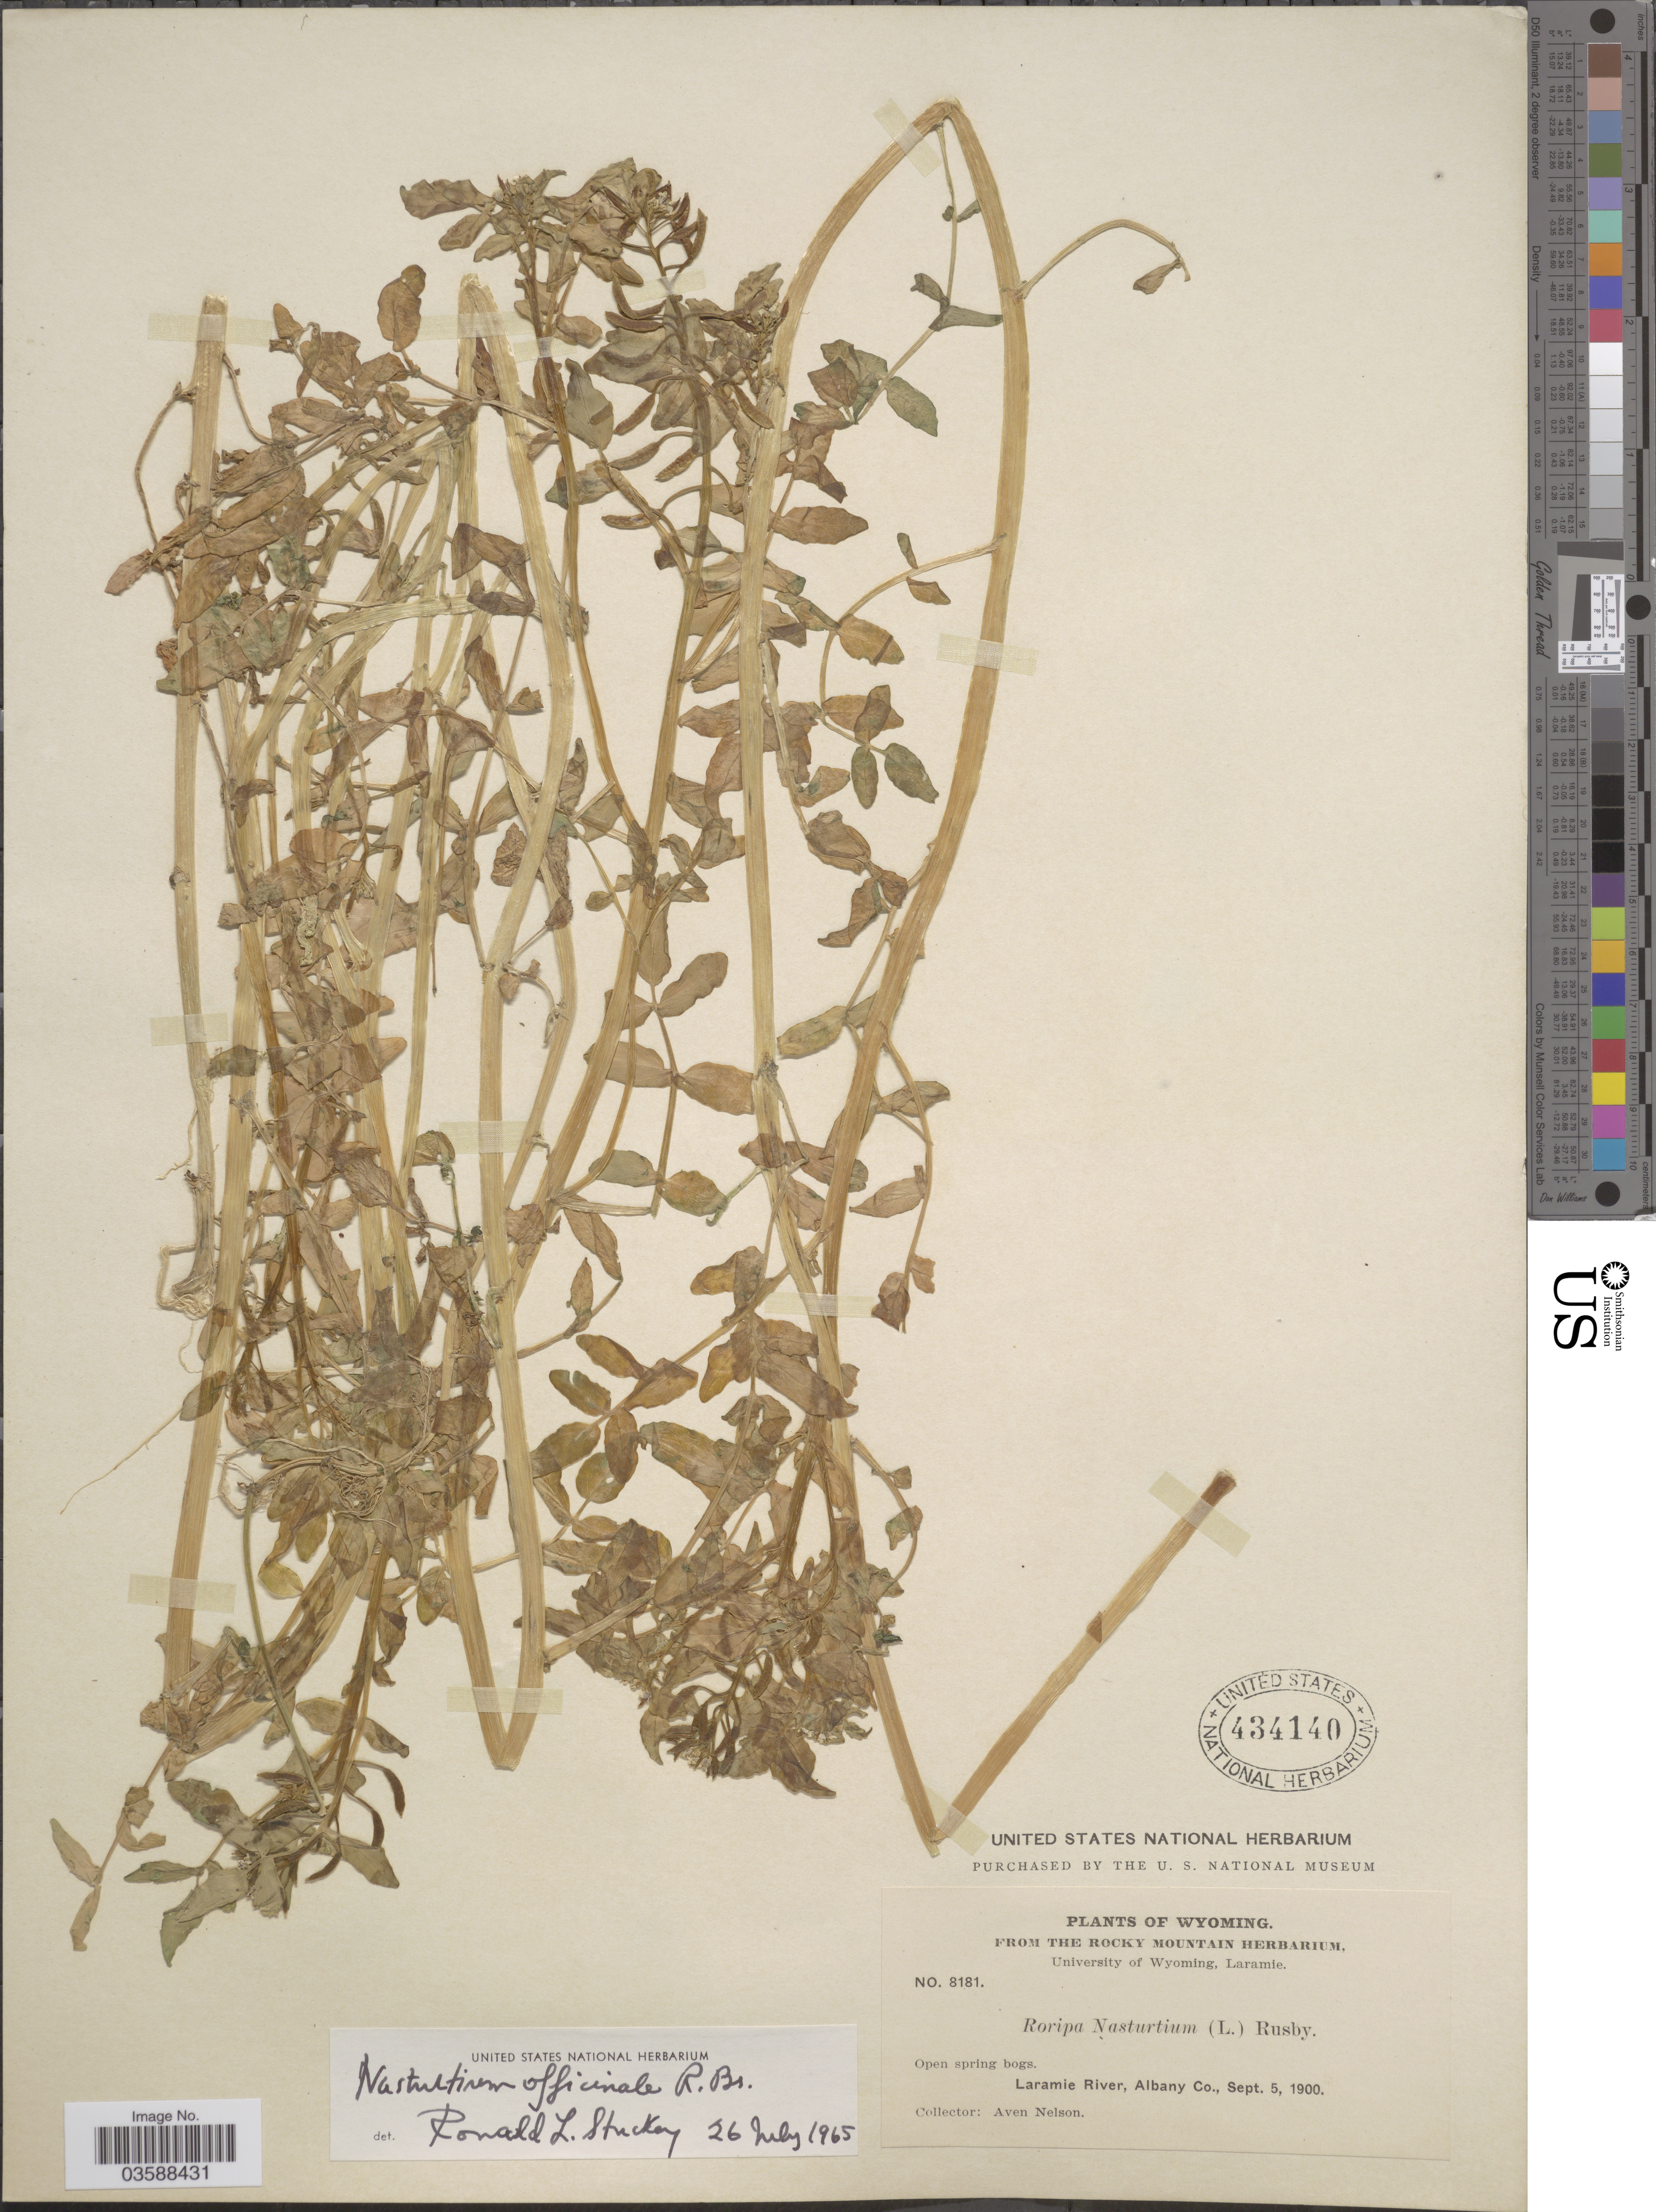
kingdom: Plantae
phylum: Tracheophyta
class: Magnoliopsida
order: Brassicales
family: Brassicaceae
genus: Nasturtium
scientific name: Nasturtium officinale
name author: R. Br.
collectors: A. Nelson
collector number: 8181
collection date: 1900-09-05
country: United States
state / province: Wyoming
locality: Laramie River, Albany Co.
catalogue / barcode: US 434140